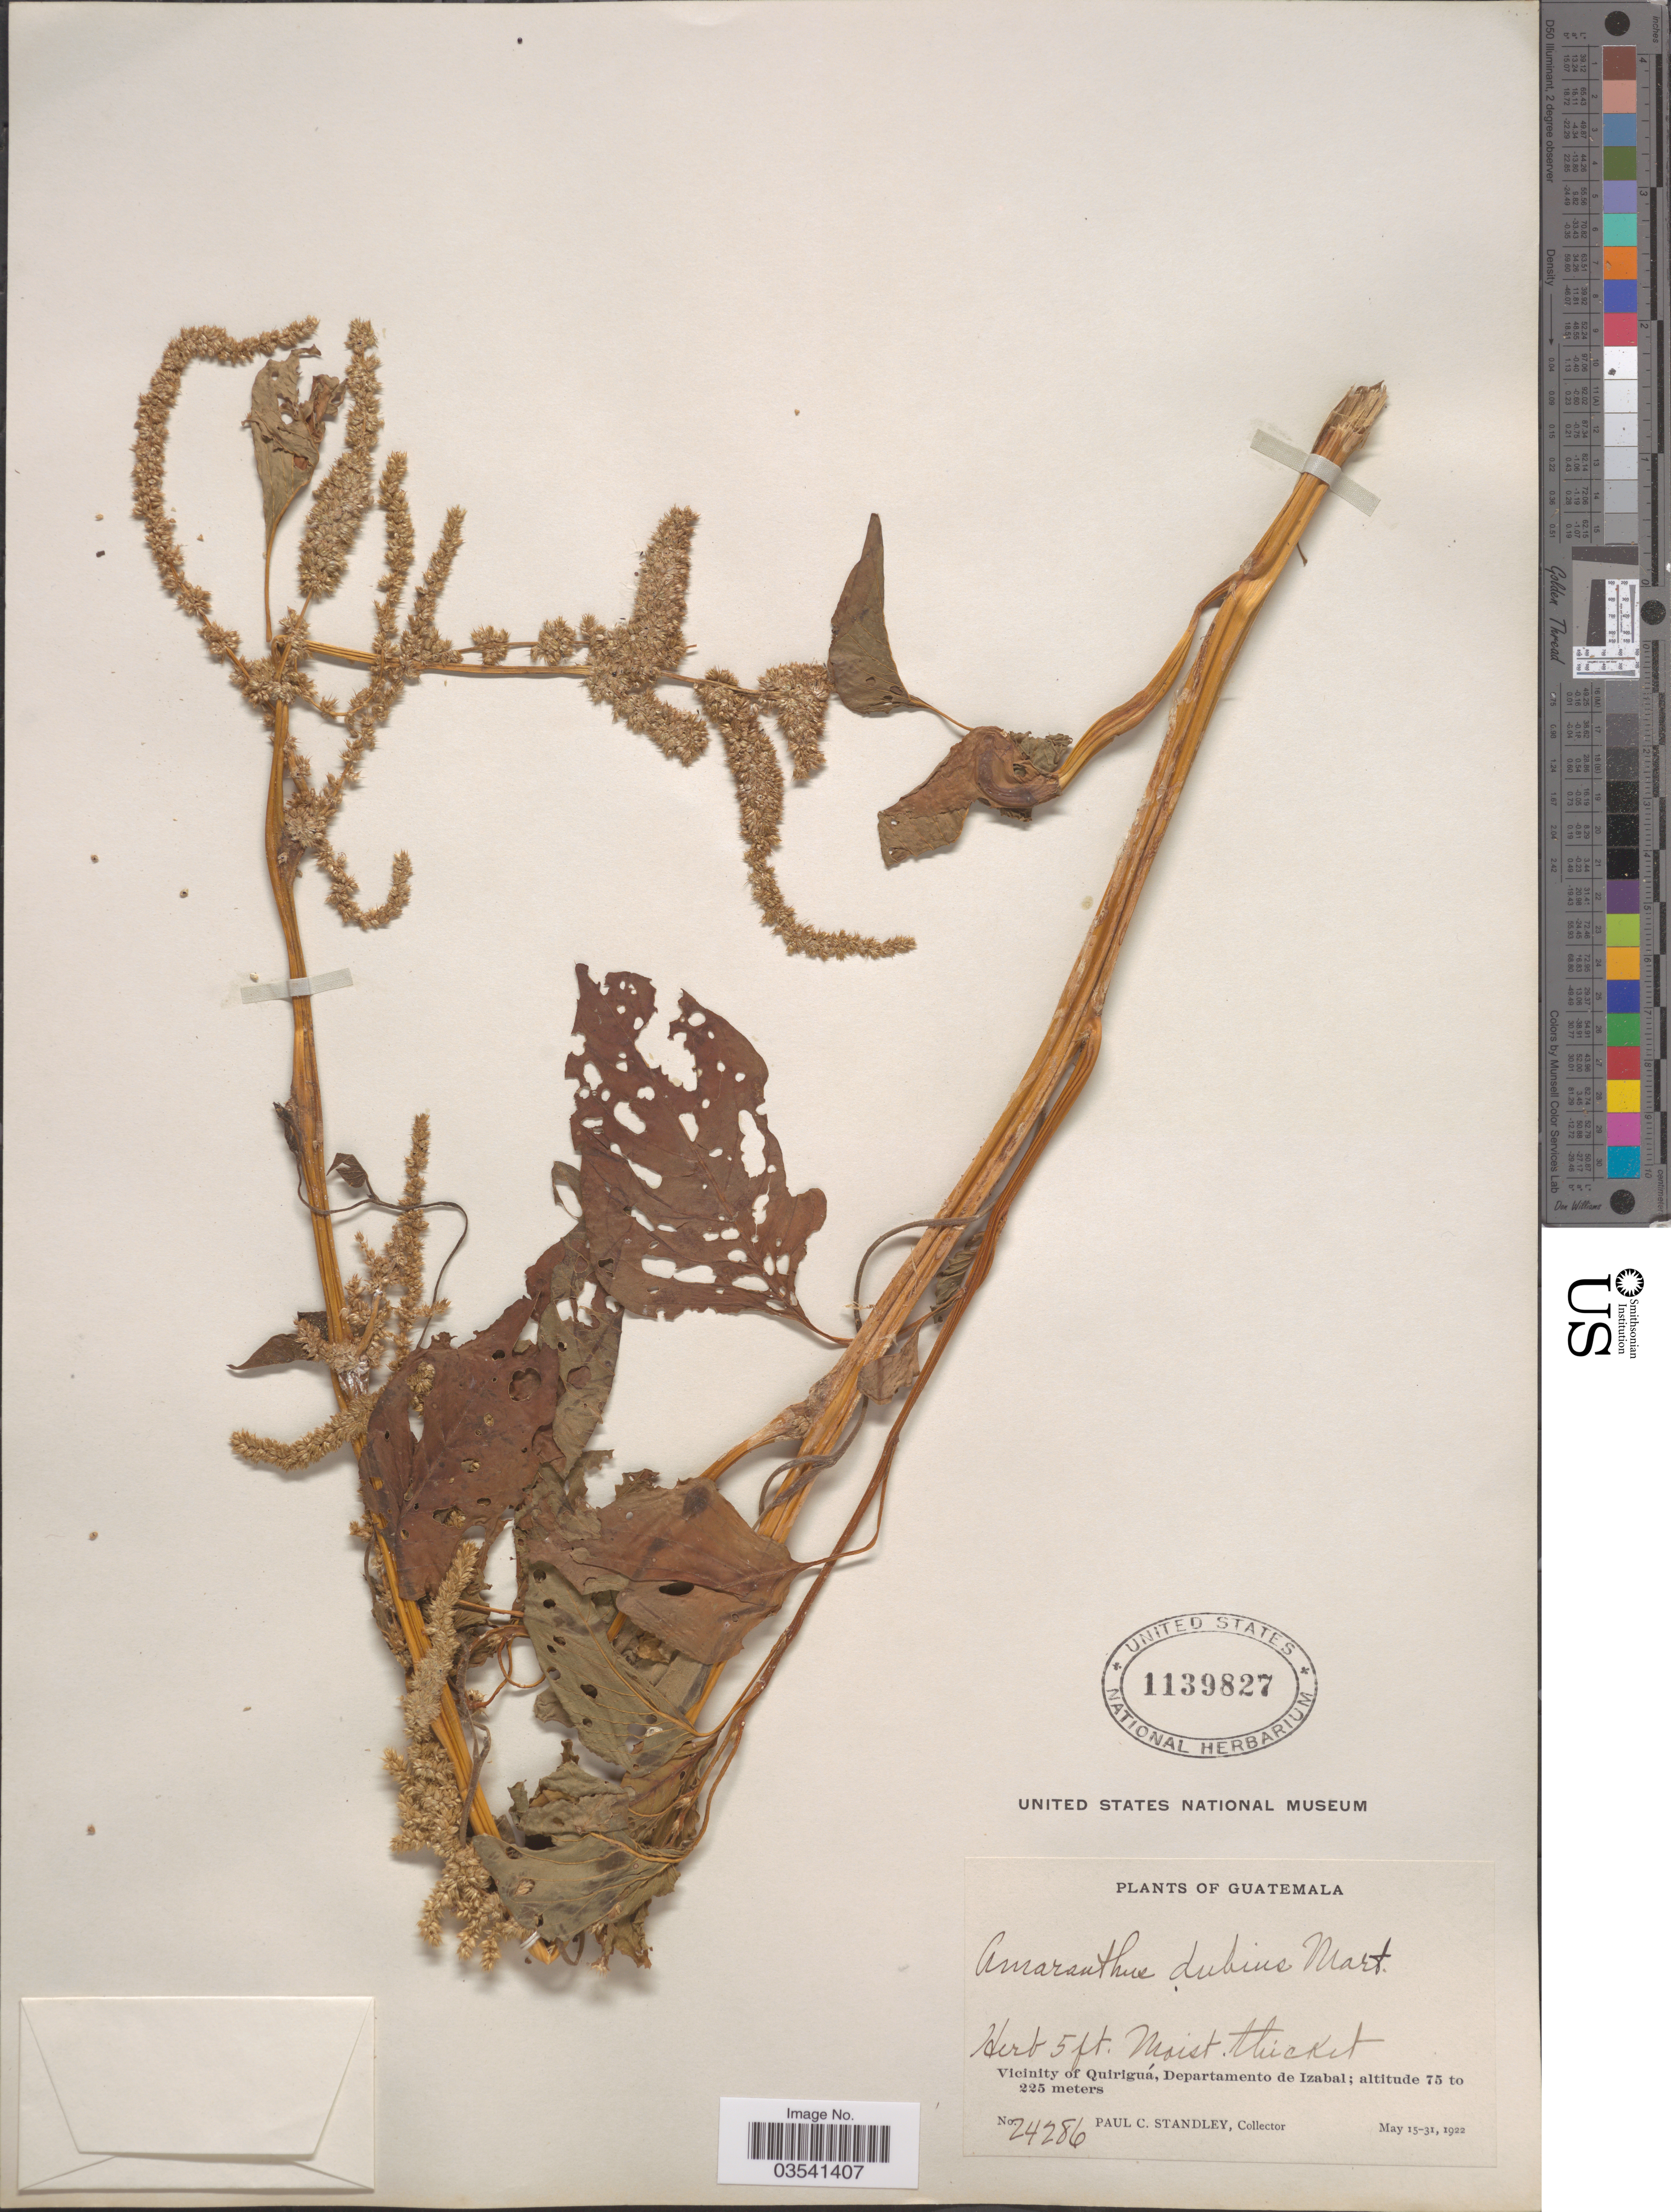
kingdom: Plantae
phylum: Tracheophyta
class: Magnoliopsida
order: Caryophyllales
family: Amaranthaceae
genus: Amaranthus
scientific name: Amaranthus dubius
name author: Mart. ex Thell.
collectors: P. C. Standley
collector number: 24286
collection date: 1922-05-15/1922-05-31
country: Guatemala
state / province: Izabal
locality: Vicinity of Quiriguá, Departamento de Izabal.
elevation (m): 75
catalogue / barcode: US 1139827